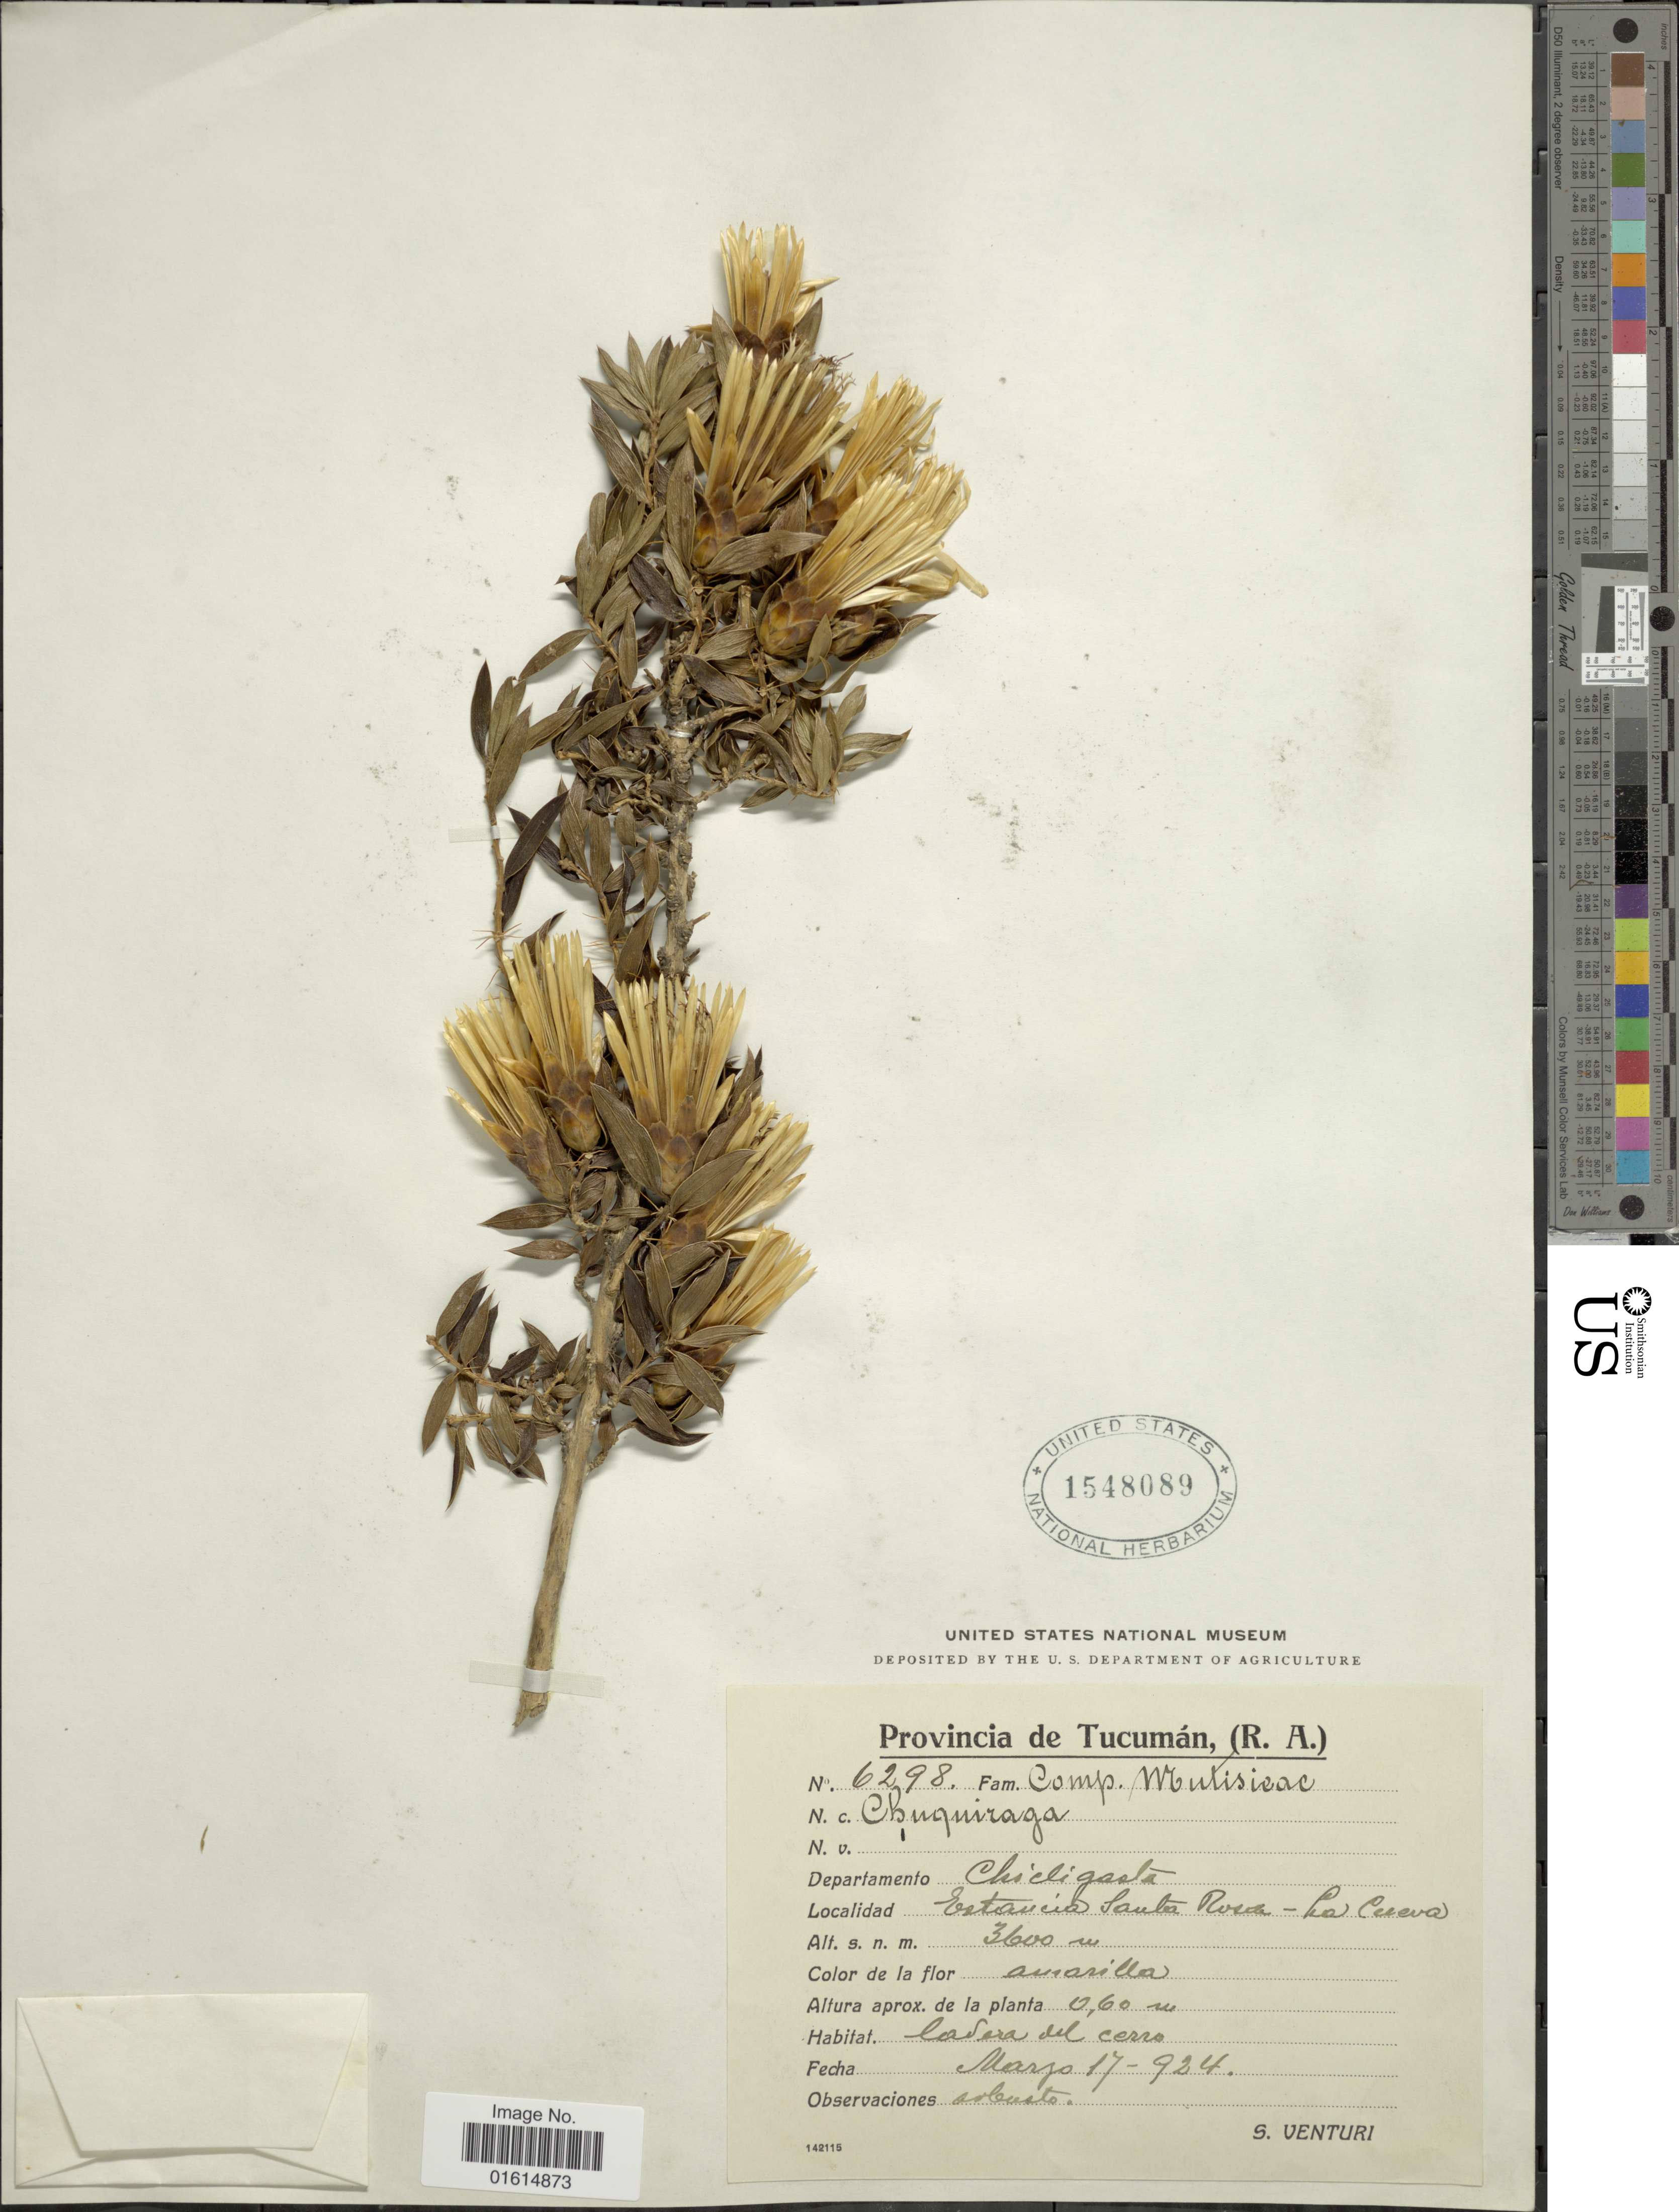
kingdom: Plantae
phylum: Tracheophyta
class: Magnoliopsida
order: Asterales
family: Asteraceae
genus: Chuquiraga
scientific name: Chuquiraga chrysantha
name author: Fielding & Gardner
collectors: S. Venturi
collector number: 6298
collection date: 1924-03-17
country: Argentina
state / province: Tucuman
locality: Provincia de Tucuman (R. A.), Departamento Chicligasta, Estancia Santa Rosa-La Cueva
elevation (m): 3600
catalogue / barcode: US 1548089